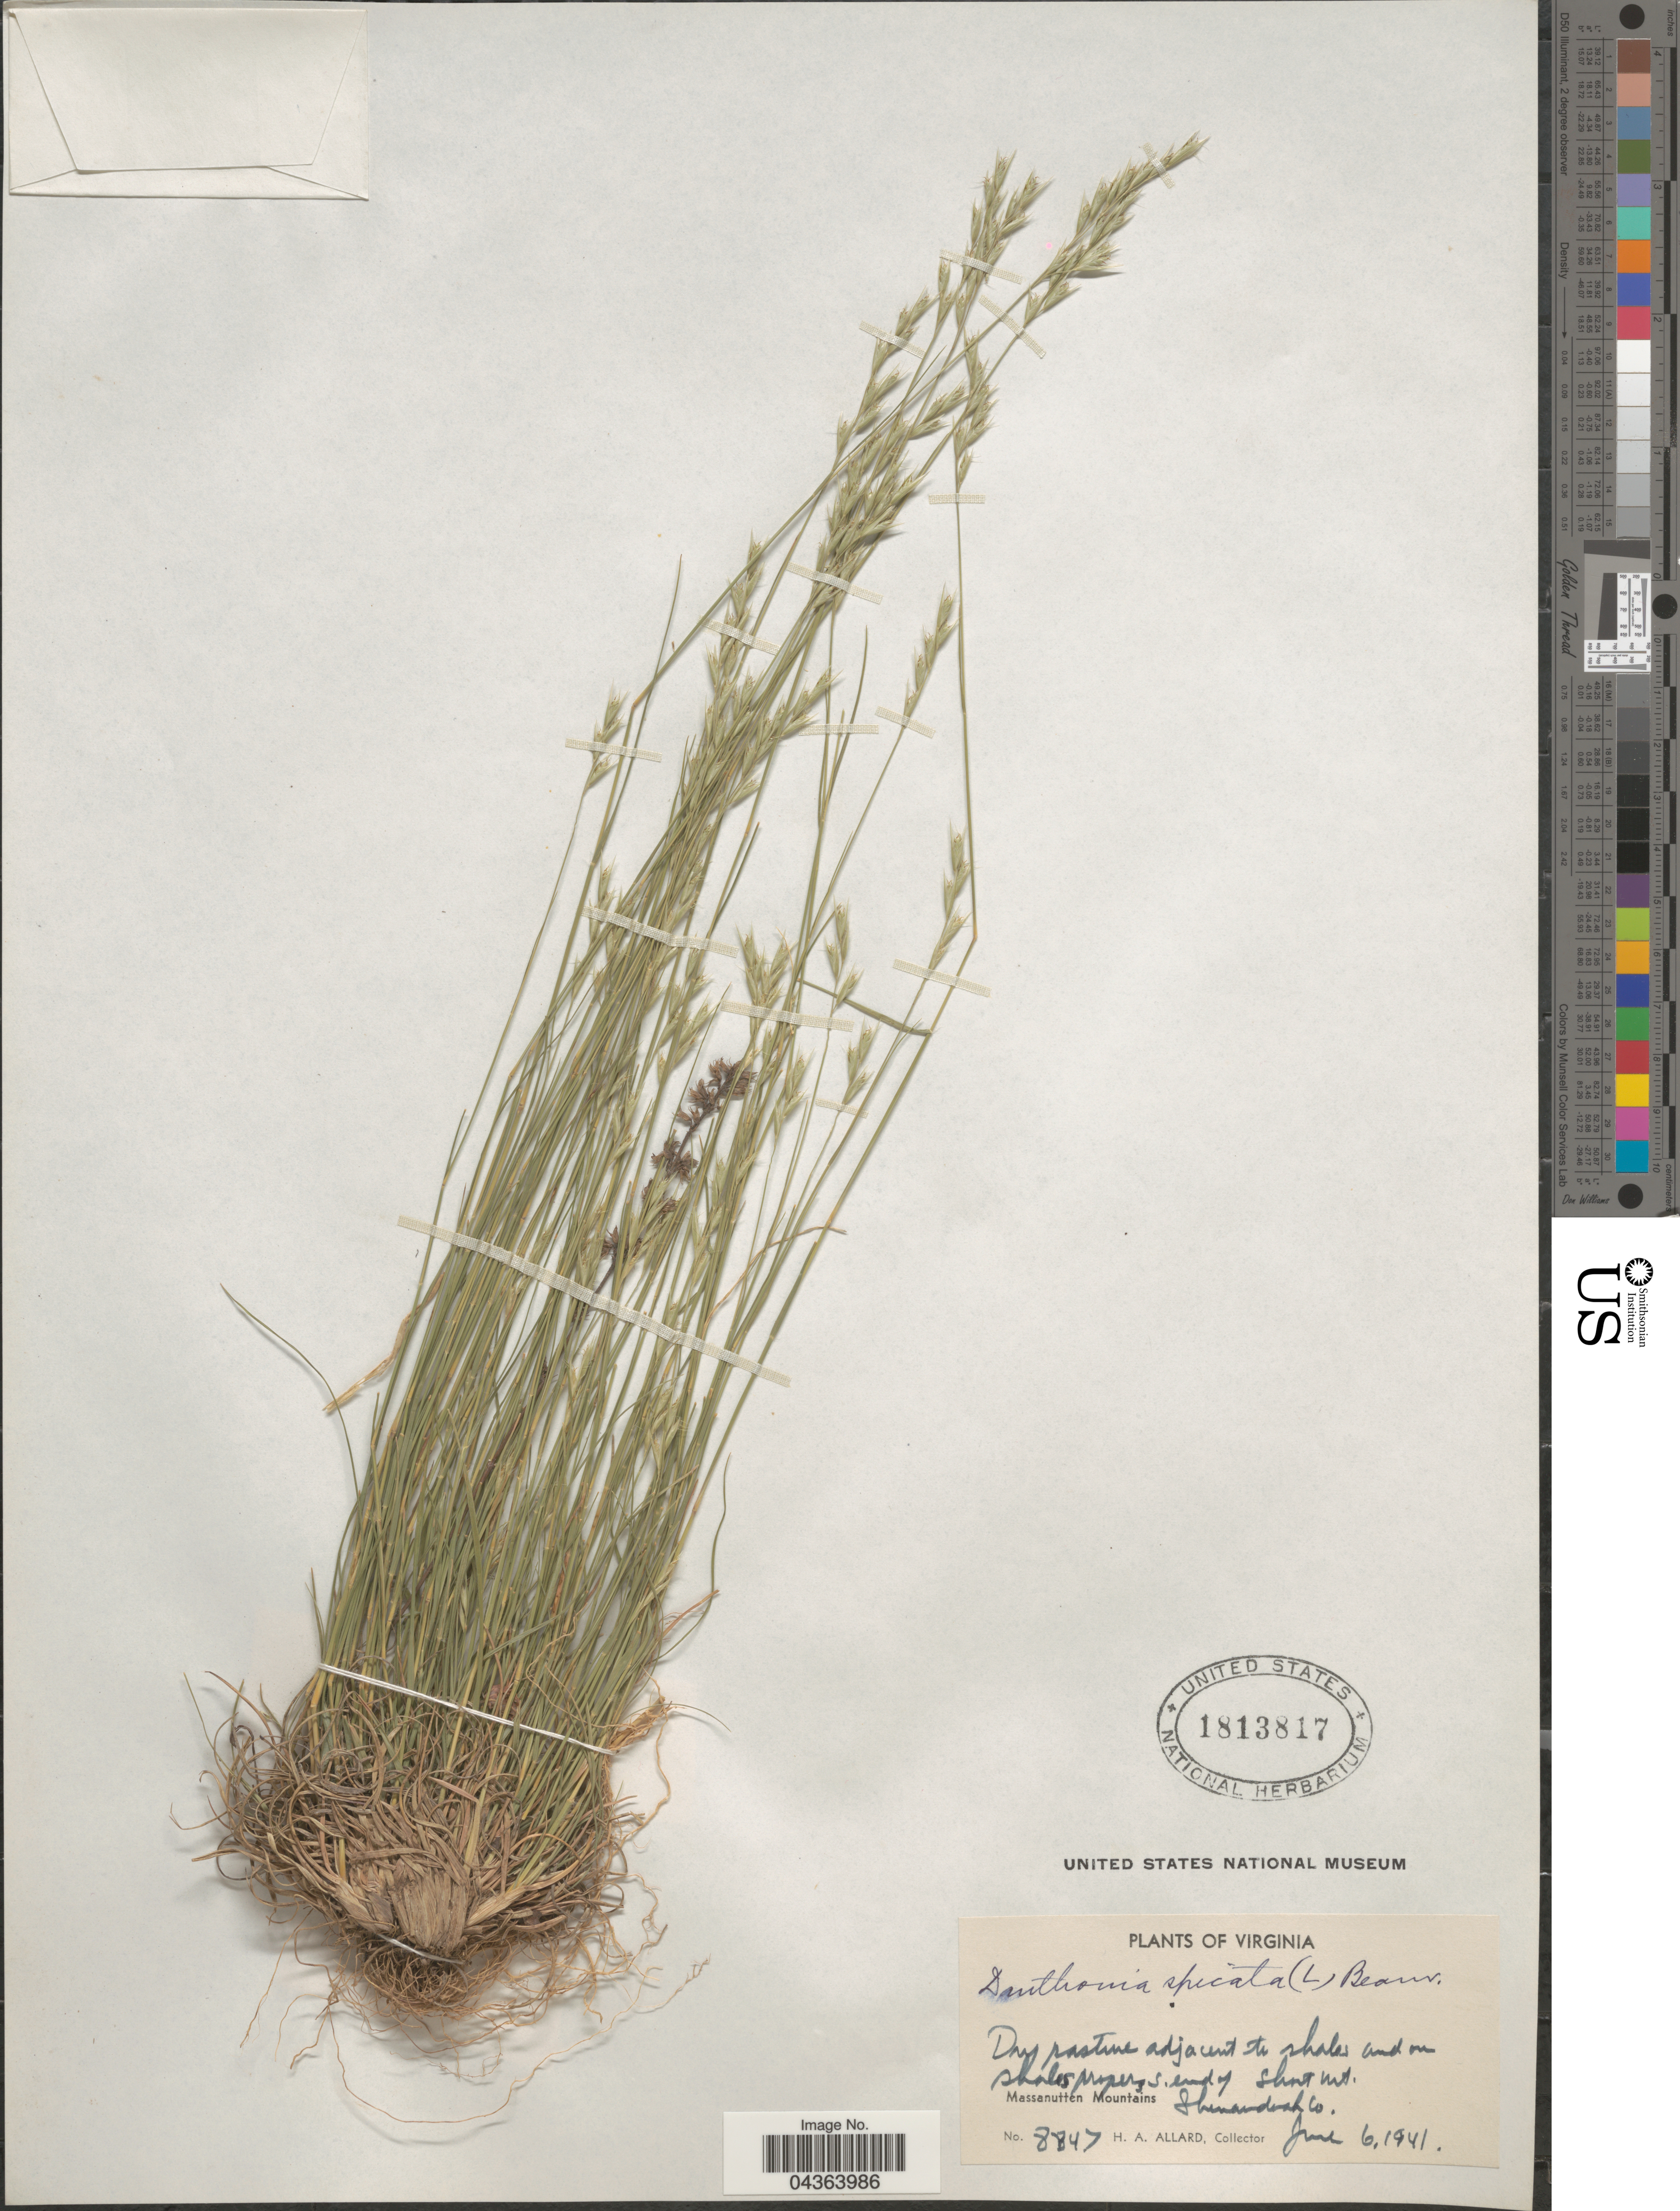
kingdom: Plantae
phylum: Tracheophyta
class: Liliopsida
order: Poales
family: Poaceae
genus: Danthonia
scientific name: Danthonia spicata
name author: (L.) P. Beauv. ex Roem. & Schult.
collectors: H. A. Allard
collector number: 8847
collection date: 1941-06-06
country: United States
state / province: Virginia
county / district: Shenandoah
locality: Dry pasture adjacent to shales and on shales proper S. end of Short Mt. Massanutten Mountains Shenandoah Co.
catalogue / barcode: US 1813817